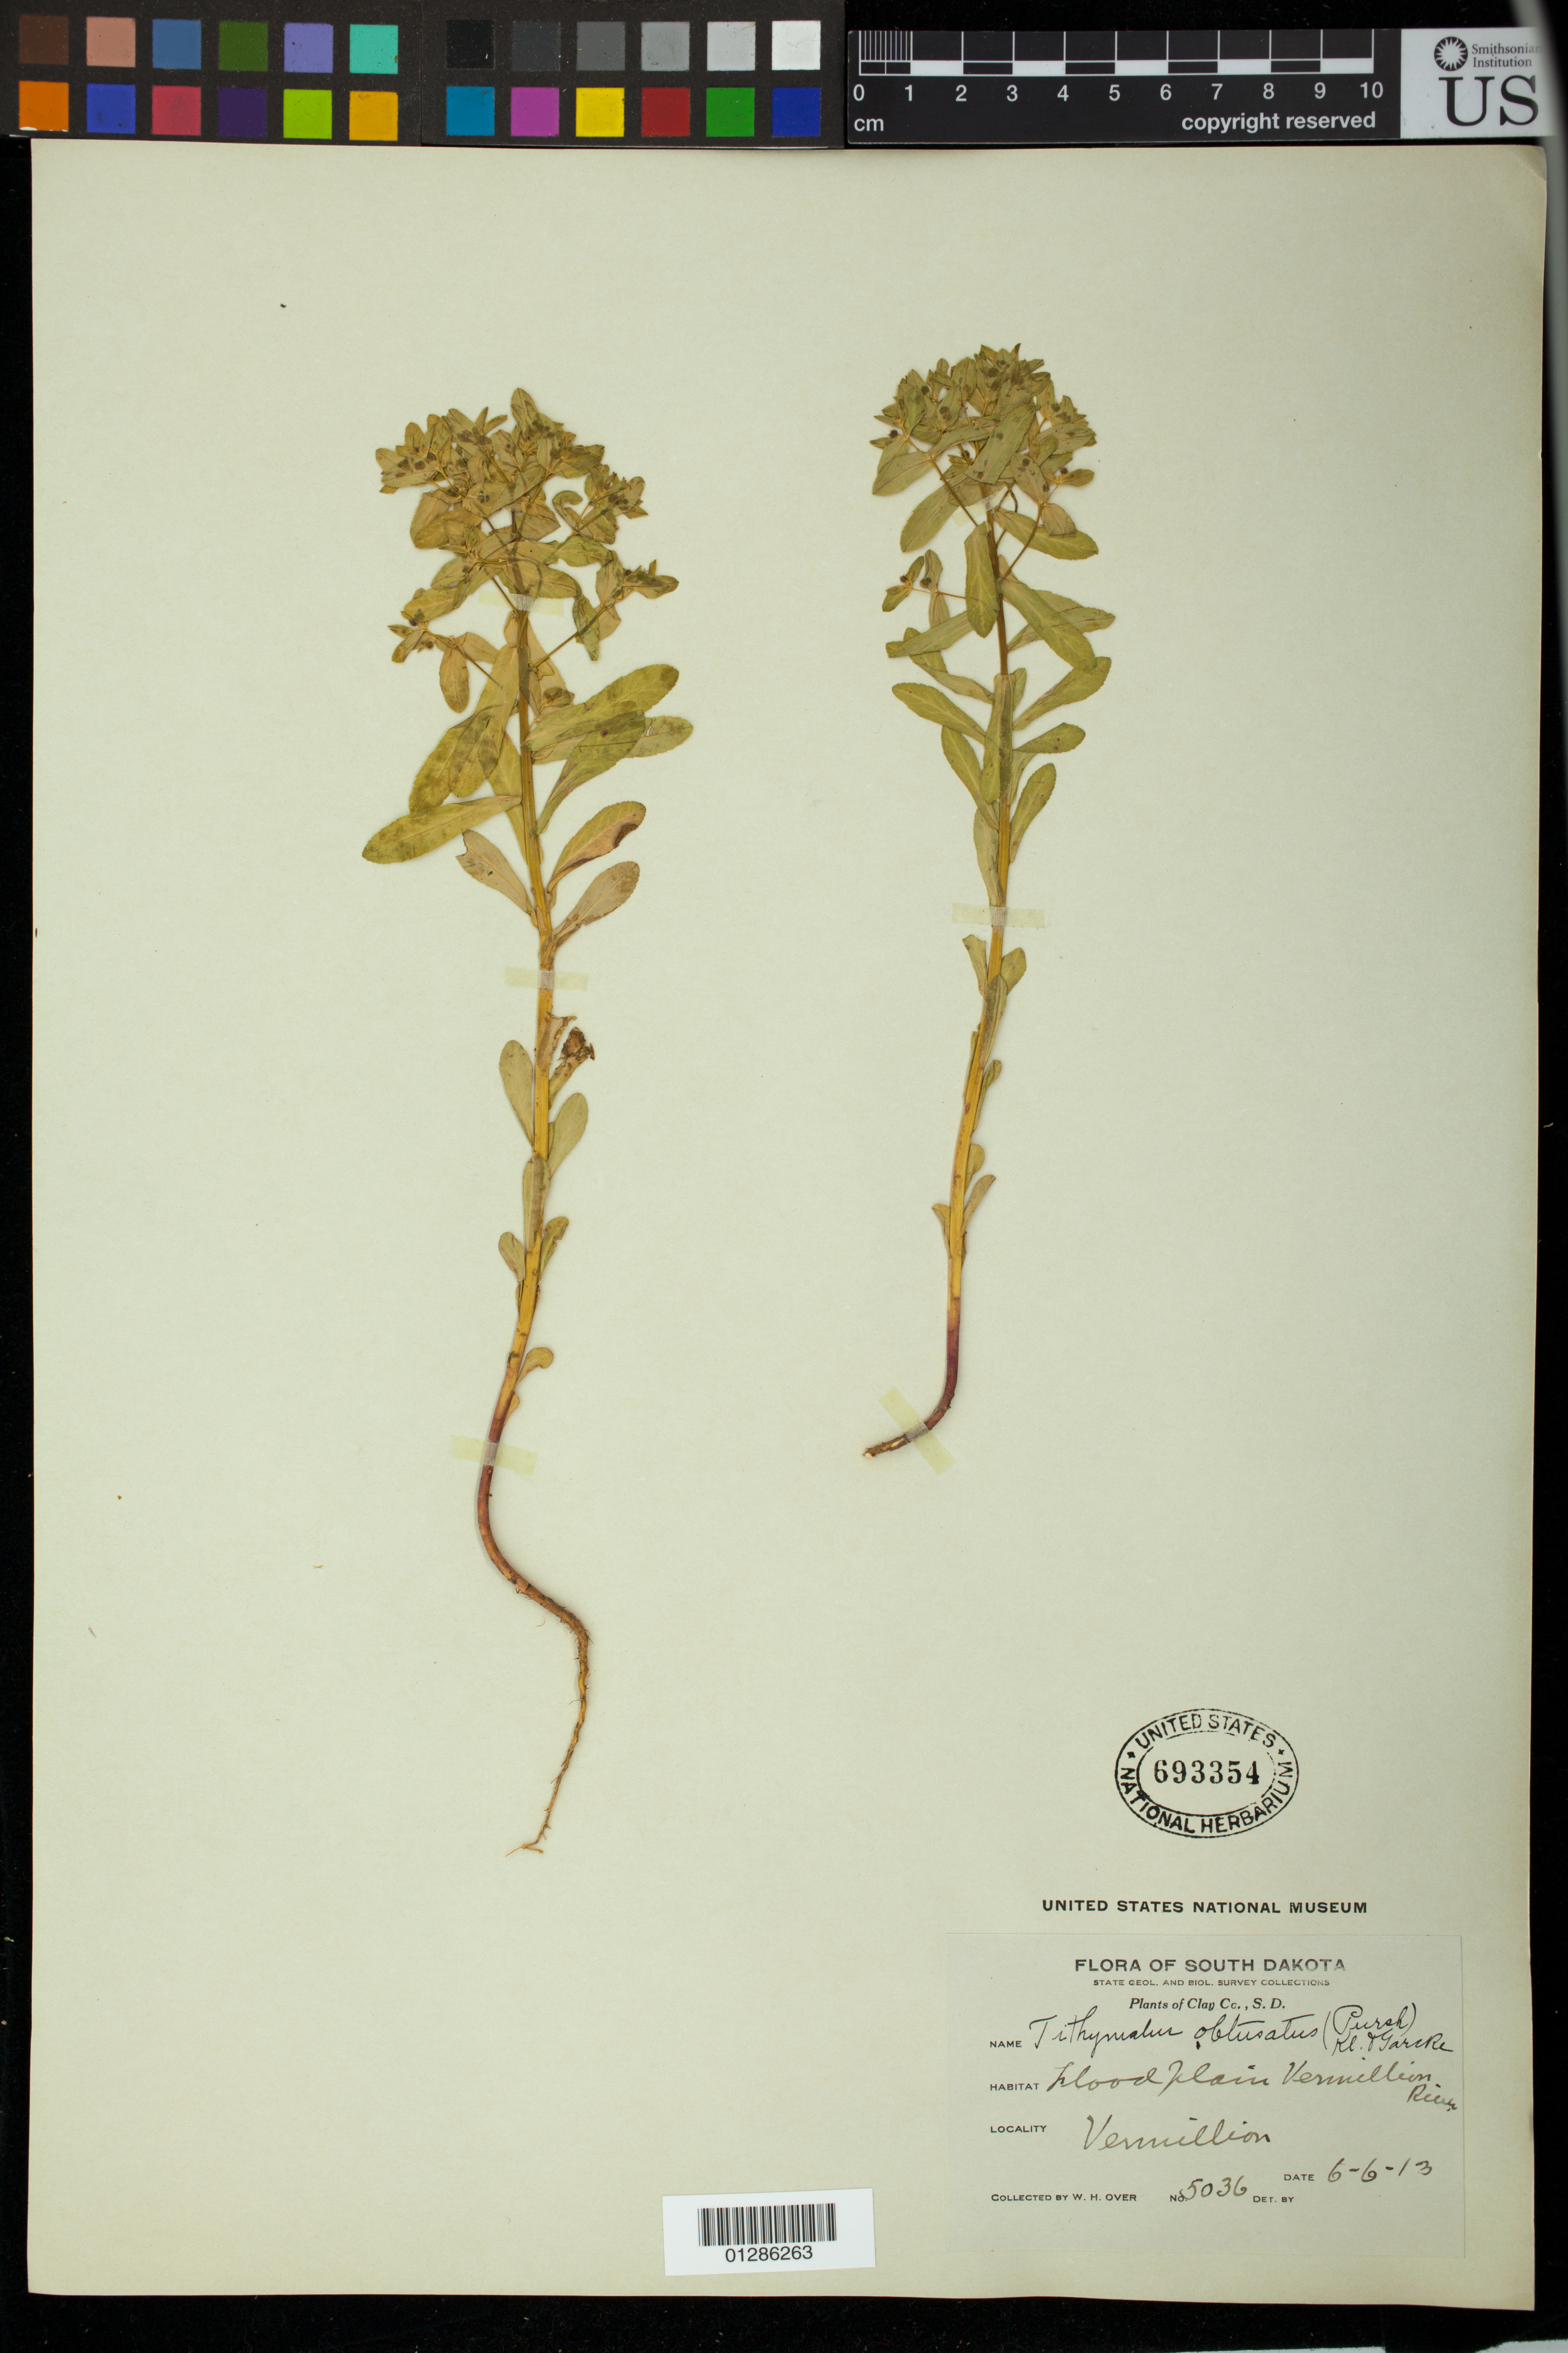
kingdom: Plantae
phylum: Tracheophyta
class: Magnoliopsida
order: Malpighiales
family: Euphorbiaceae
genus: Euphorbia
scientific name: Euphorbia spathulata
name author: Lam.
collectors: W. Over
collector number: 5036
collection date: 1913-06-06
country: United States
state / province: South Dakota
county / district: Clay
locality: Vermillion River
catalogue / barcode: US 693354